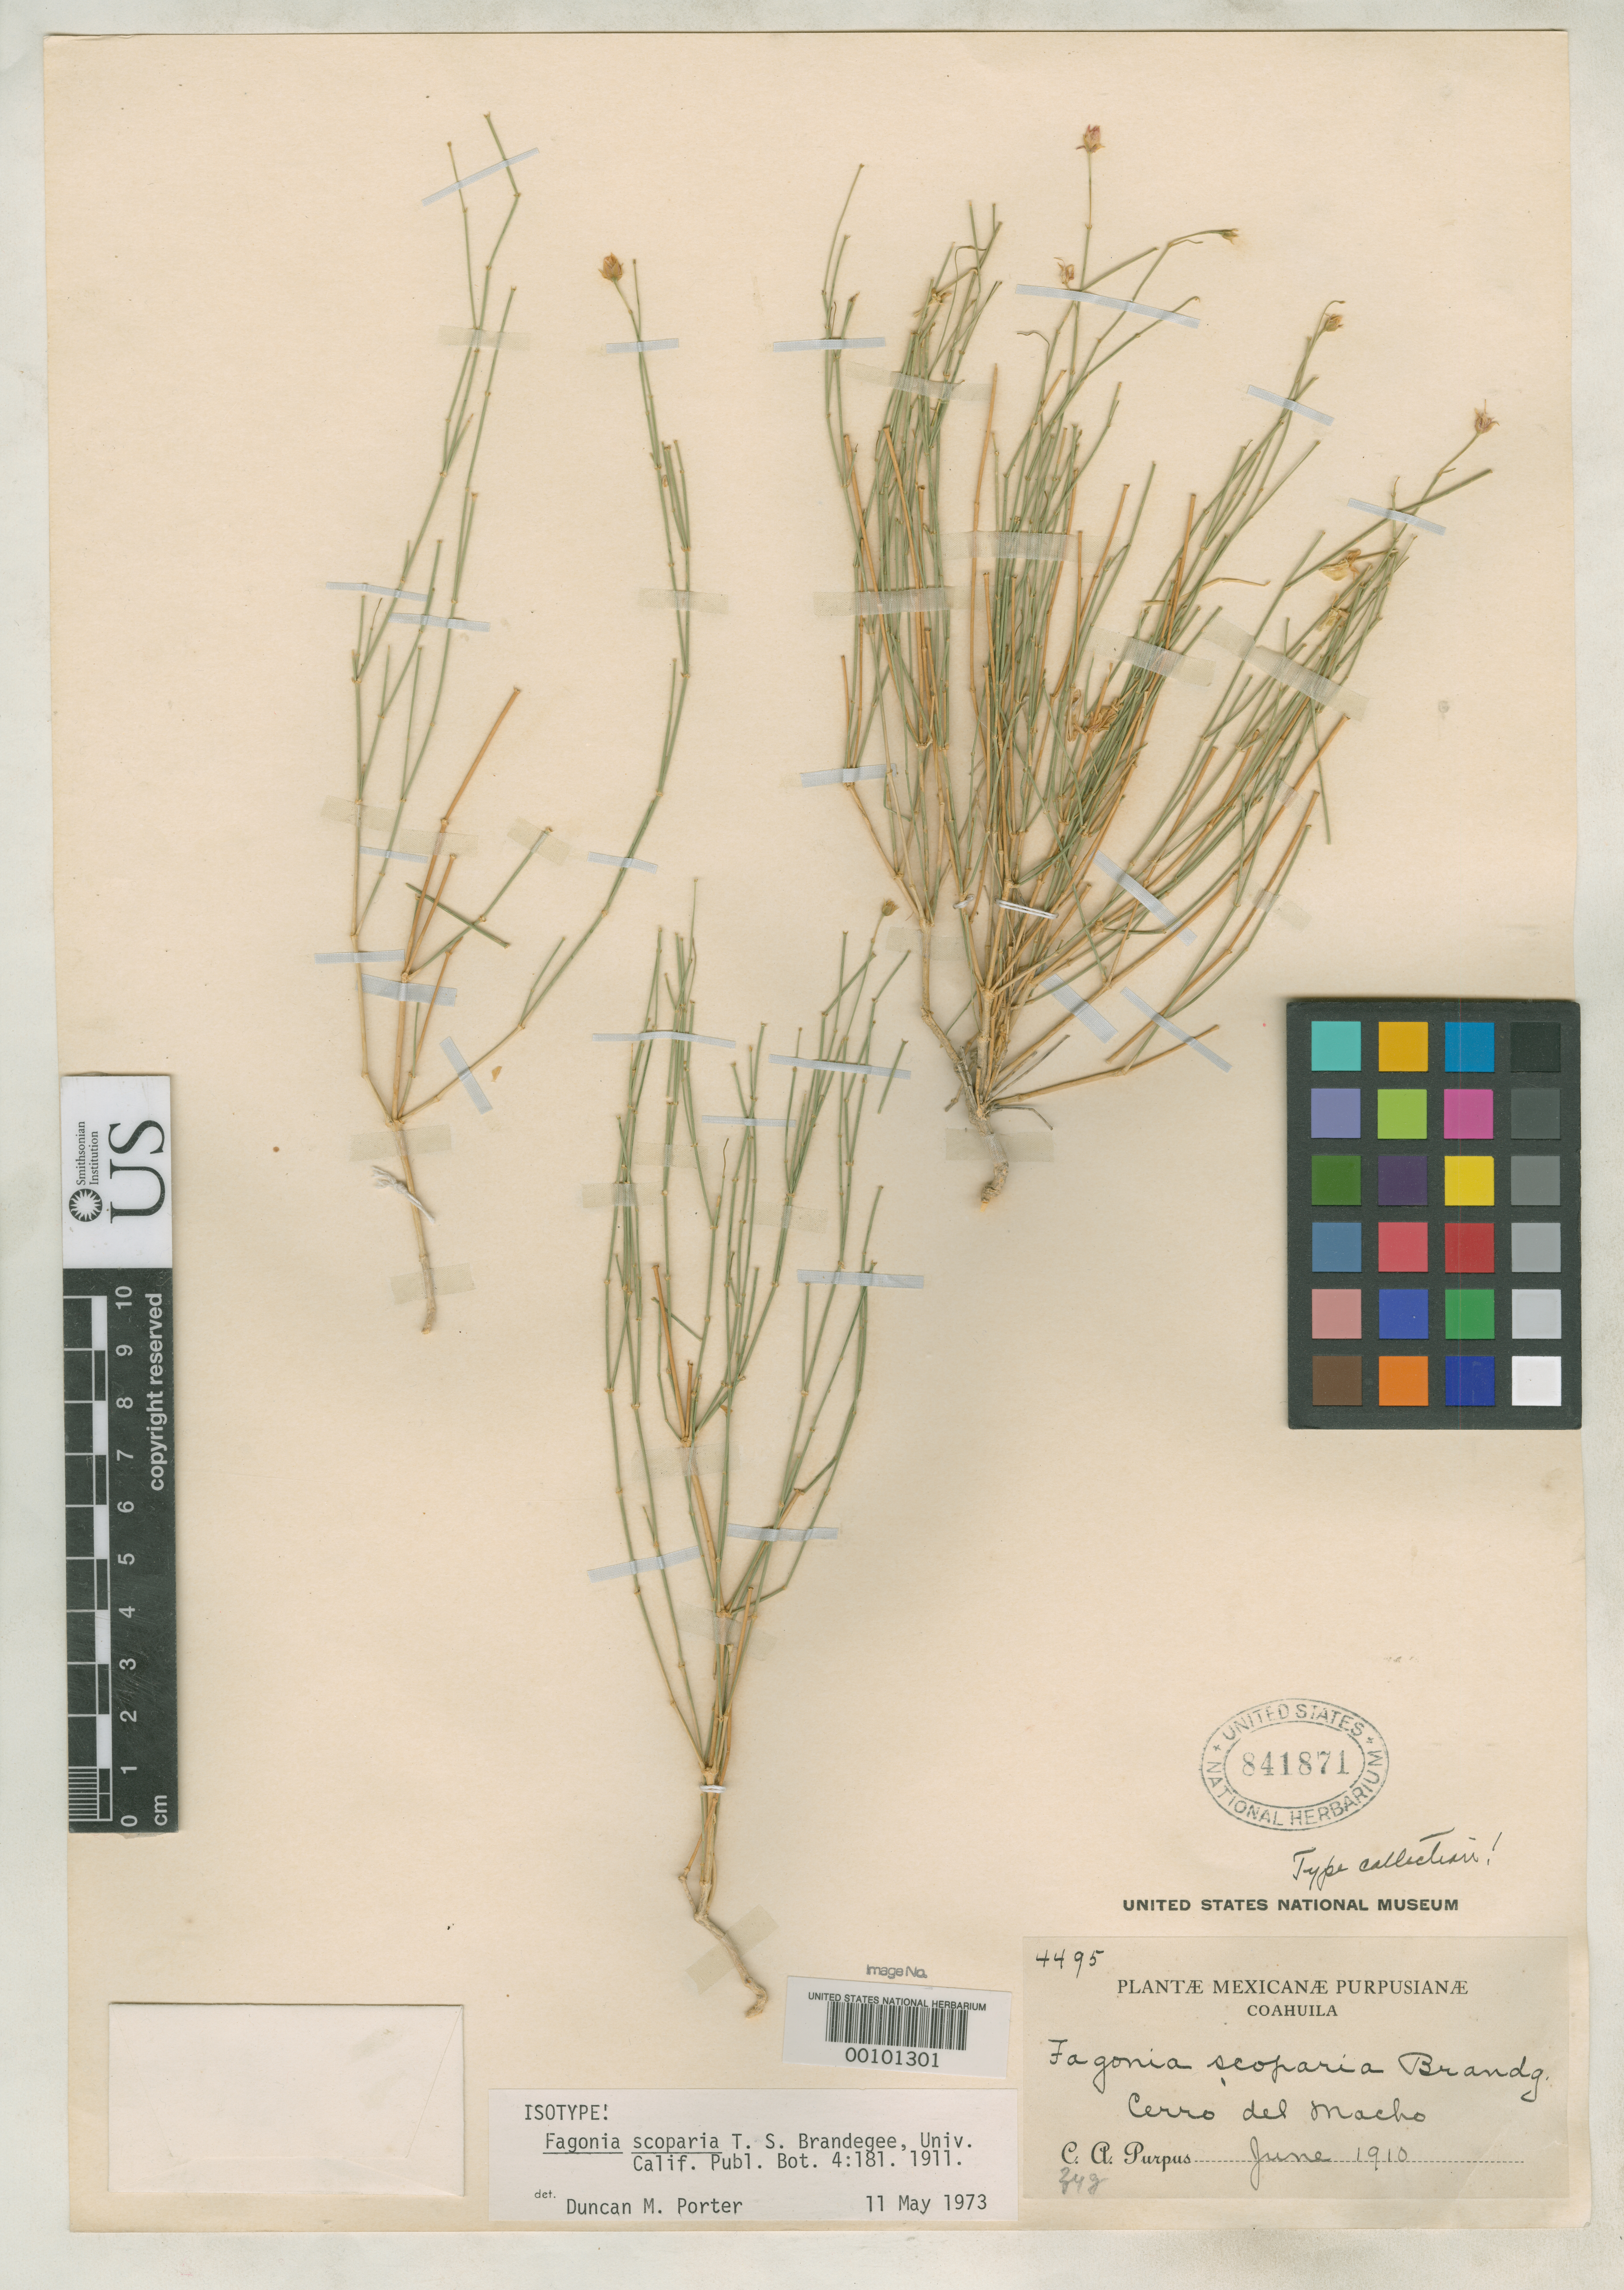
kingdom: Plantae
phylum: Tracheophyta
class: Magnoliopsida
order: Zygophyllales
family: Zygophyllaceae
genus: Fagonia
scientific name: Fagonia scoparia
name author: Brandegee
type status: Isotype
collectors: C. A. Purpus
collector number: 4495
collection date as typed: Jun 1910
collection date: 1910-06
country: Mexico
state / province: Coahuila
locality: Cerro de Macho.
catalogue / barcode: US 841871